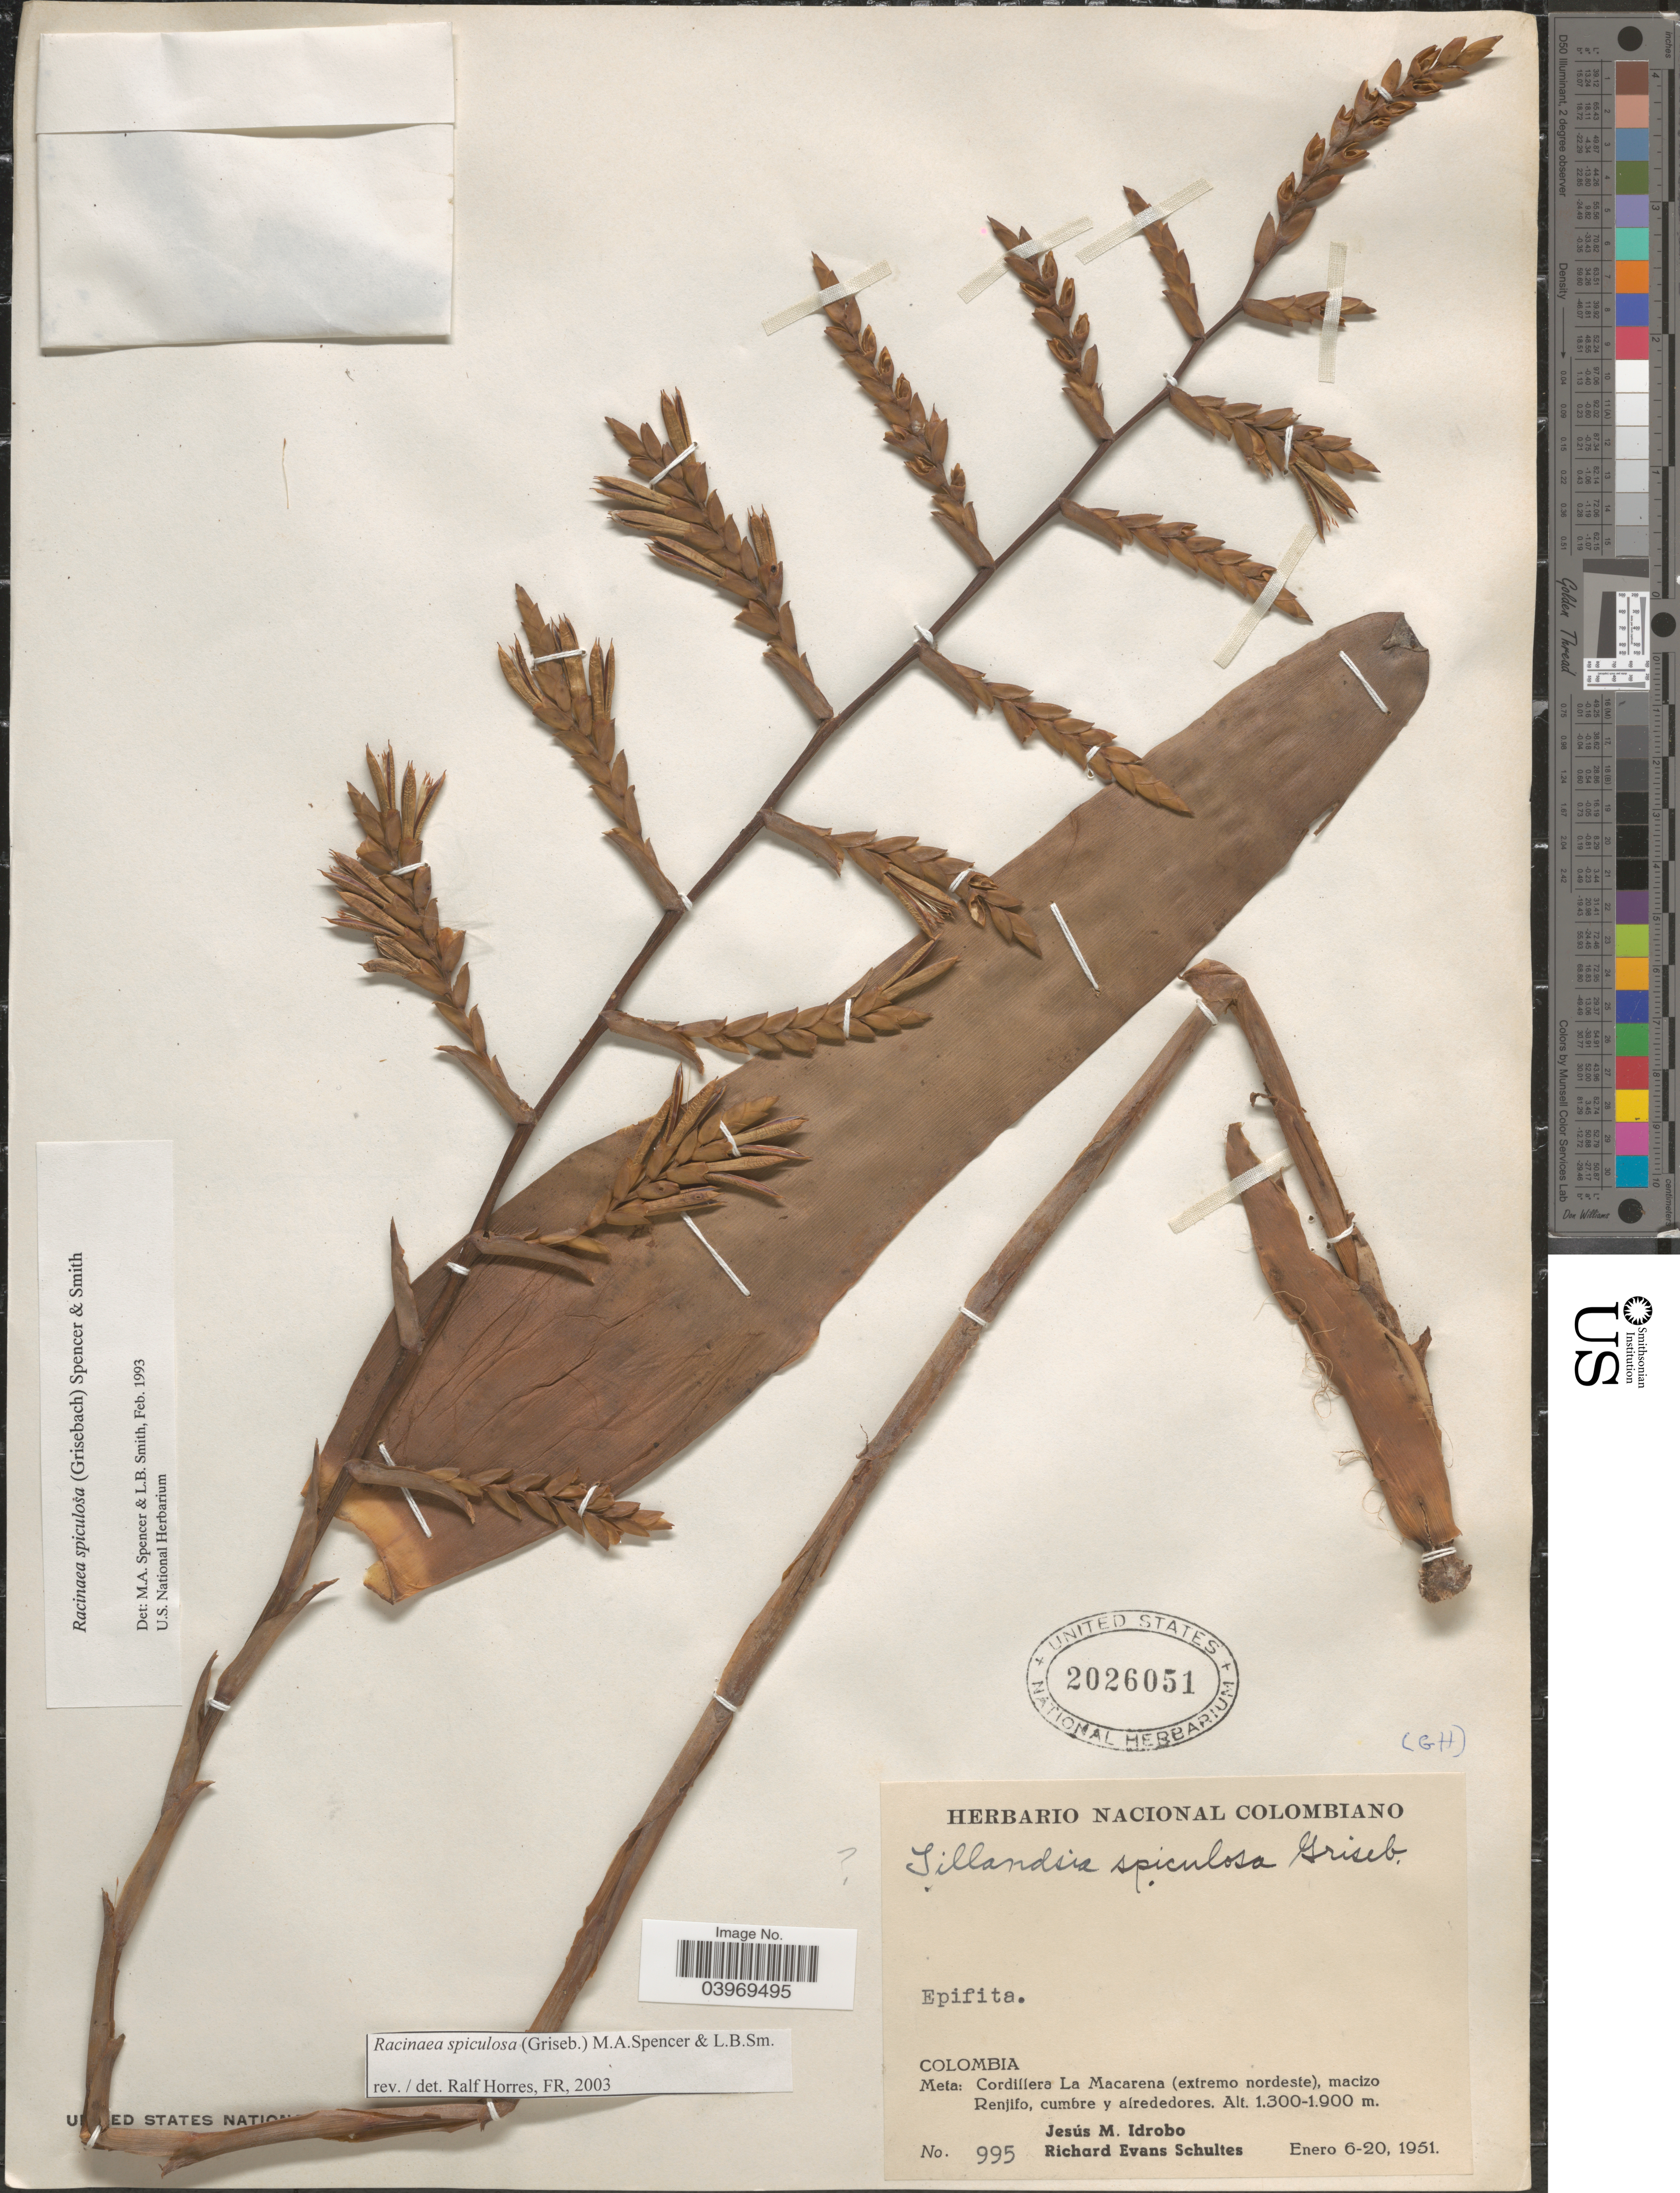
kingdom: Plantae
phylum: Tracheophyta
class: Liliopsida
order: Poales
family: Bromeliaceae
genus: Racinaea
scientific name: Racinaea spiculosa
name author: (Griseb.) M.A. Spencer & L.B. Sm.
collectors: J. M. Idrobo & R. E. Schultes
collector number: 995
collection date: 1951-01-06/1951-01-20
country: Colombia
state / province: Meta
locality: Cordillera La Macarena (extremo nordeste), macizo Renjifo, cumbre y alrededores.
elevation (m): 1300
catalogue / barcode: US 2026051